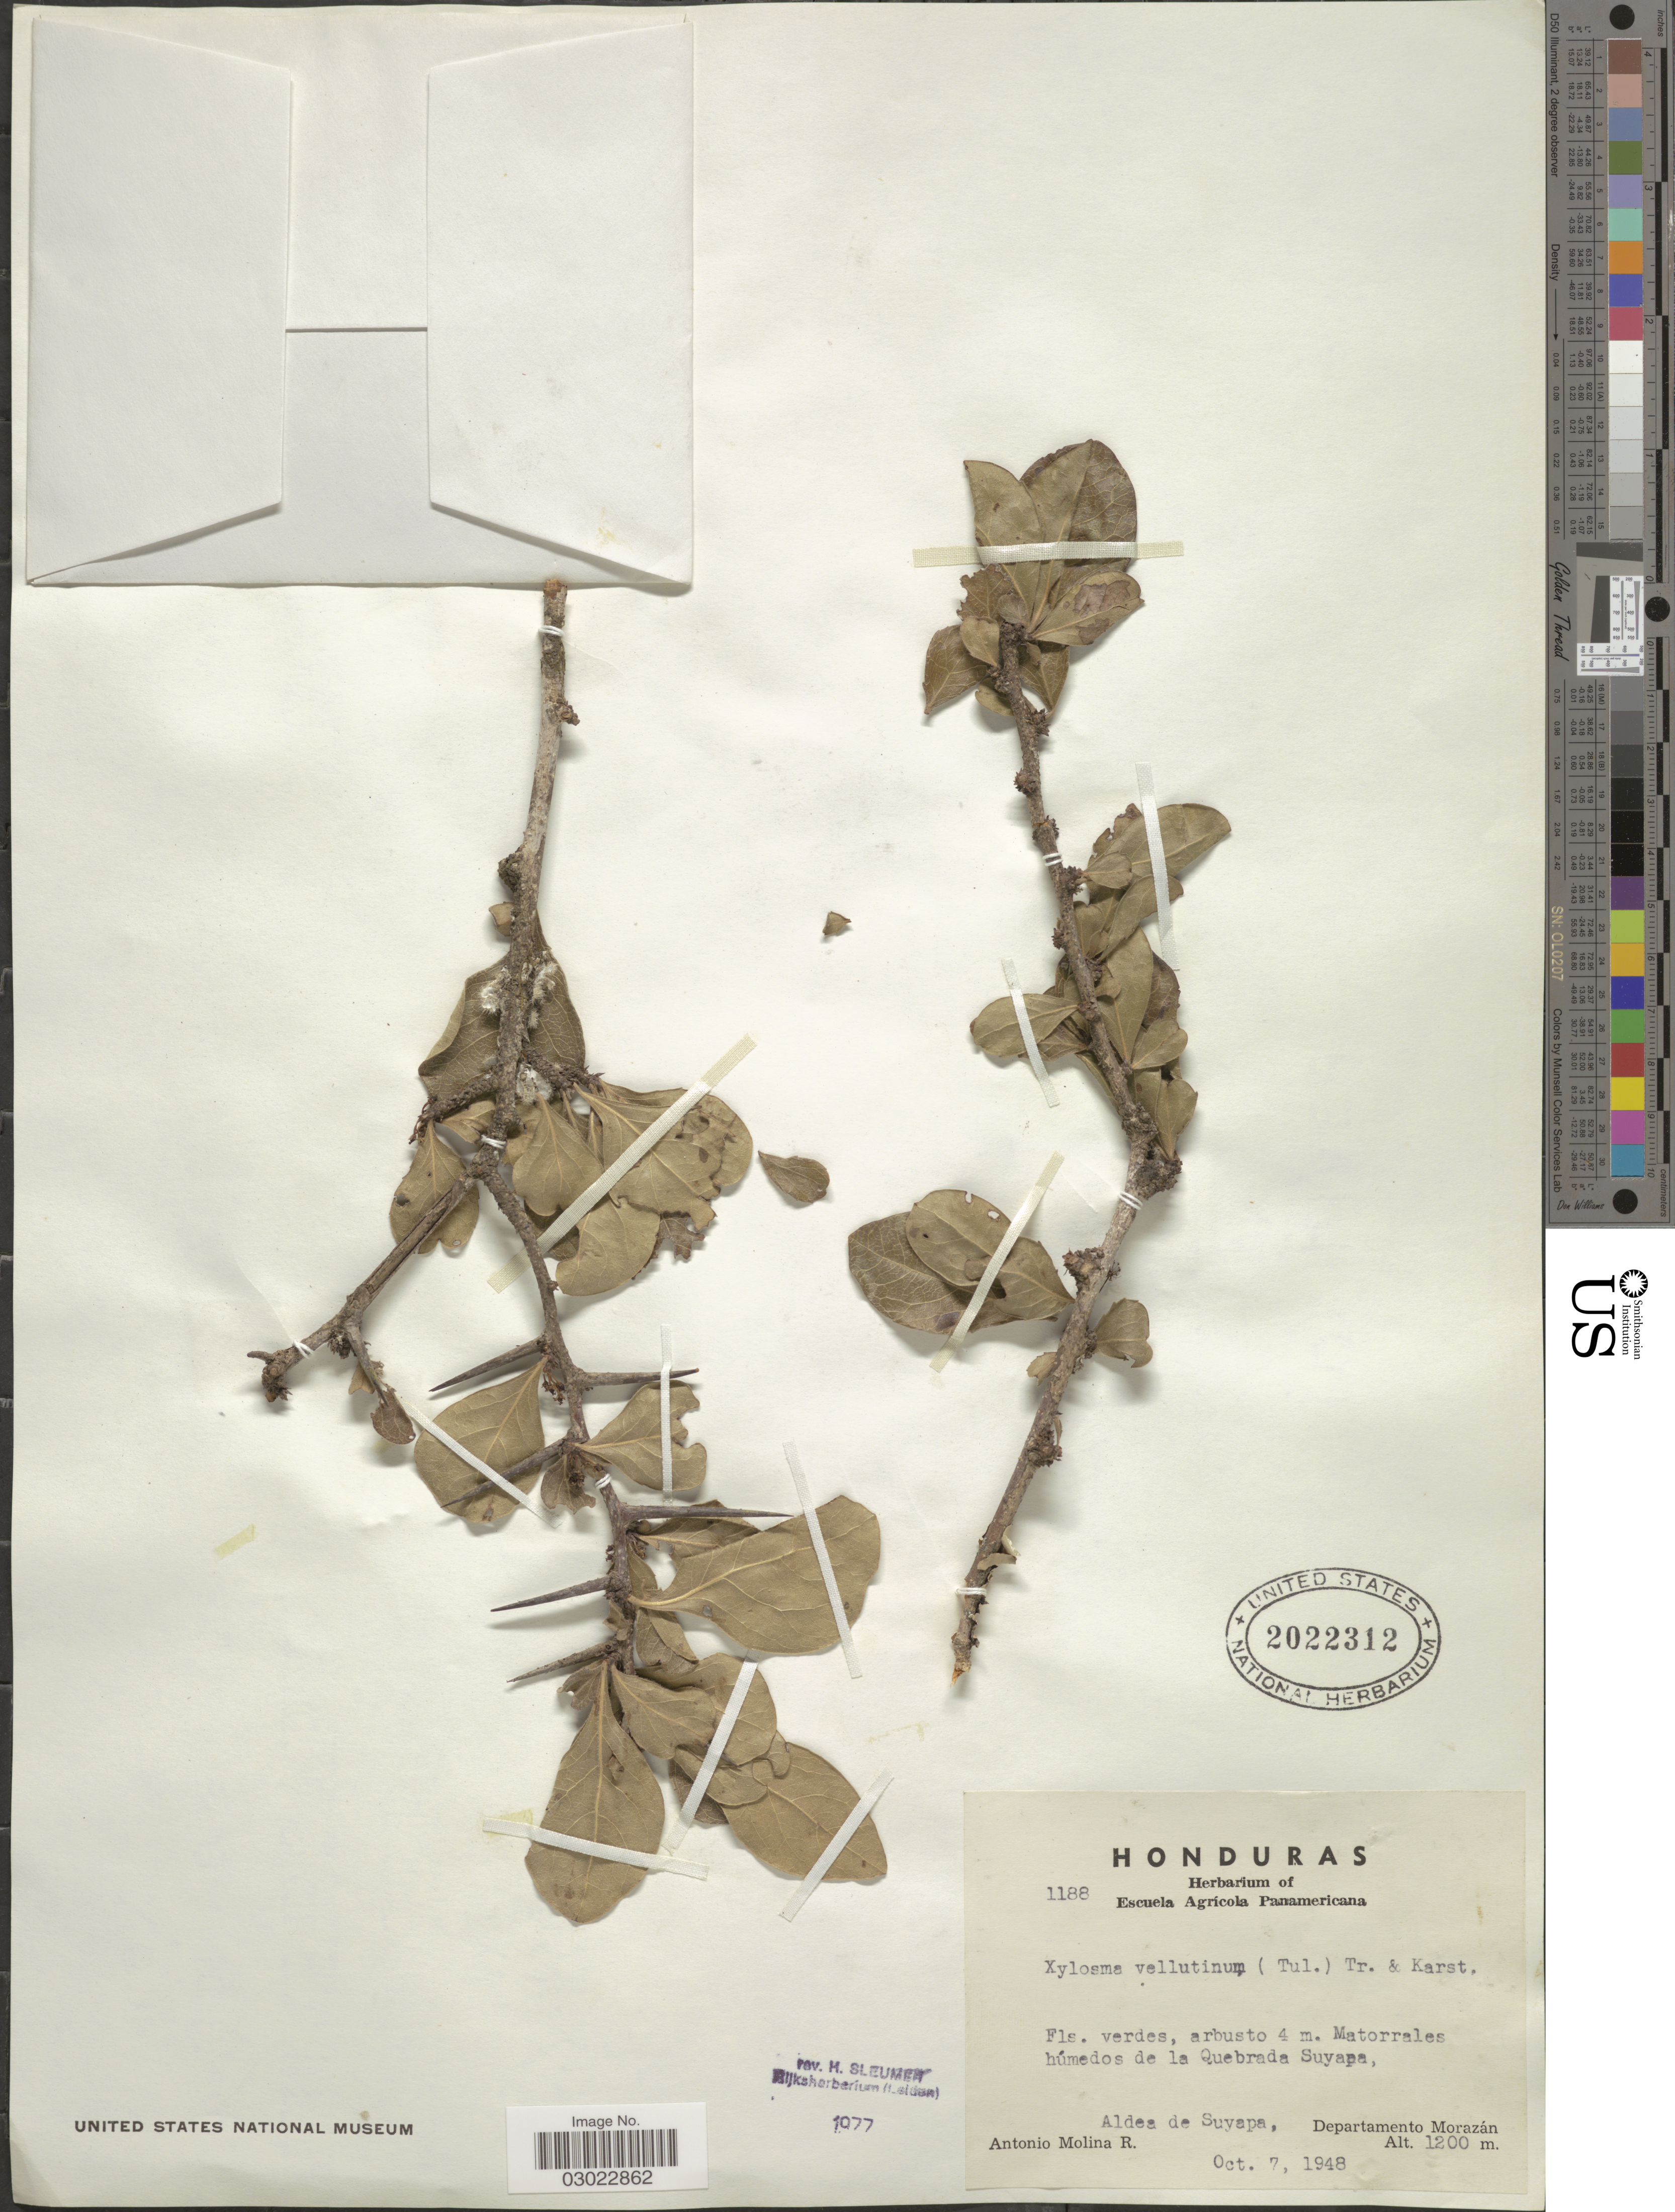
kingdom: Plantae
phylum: Tracheophyta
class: Magnoliopsida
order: Malpighiales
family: Salicaceae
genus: Xylosma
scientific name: Xylosma velutina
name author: (Tul.) Triana & Planch.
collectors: A. Molina R.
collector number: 1188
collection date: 1948-10-07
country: Honduras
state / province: Fco. Morazán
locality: Matorrales húmedos de la Quebrada Suyapa, Aldes de Suyapa, Departamento Morazán.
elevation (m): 1200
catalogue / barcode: US 2022312